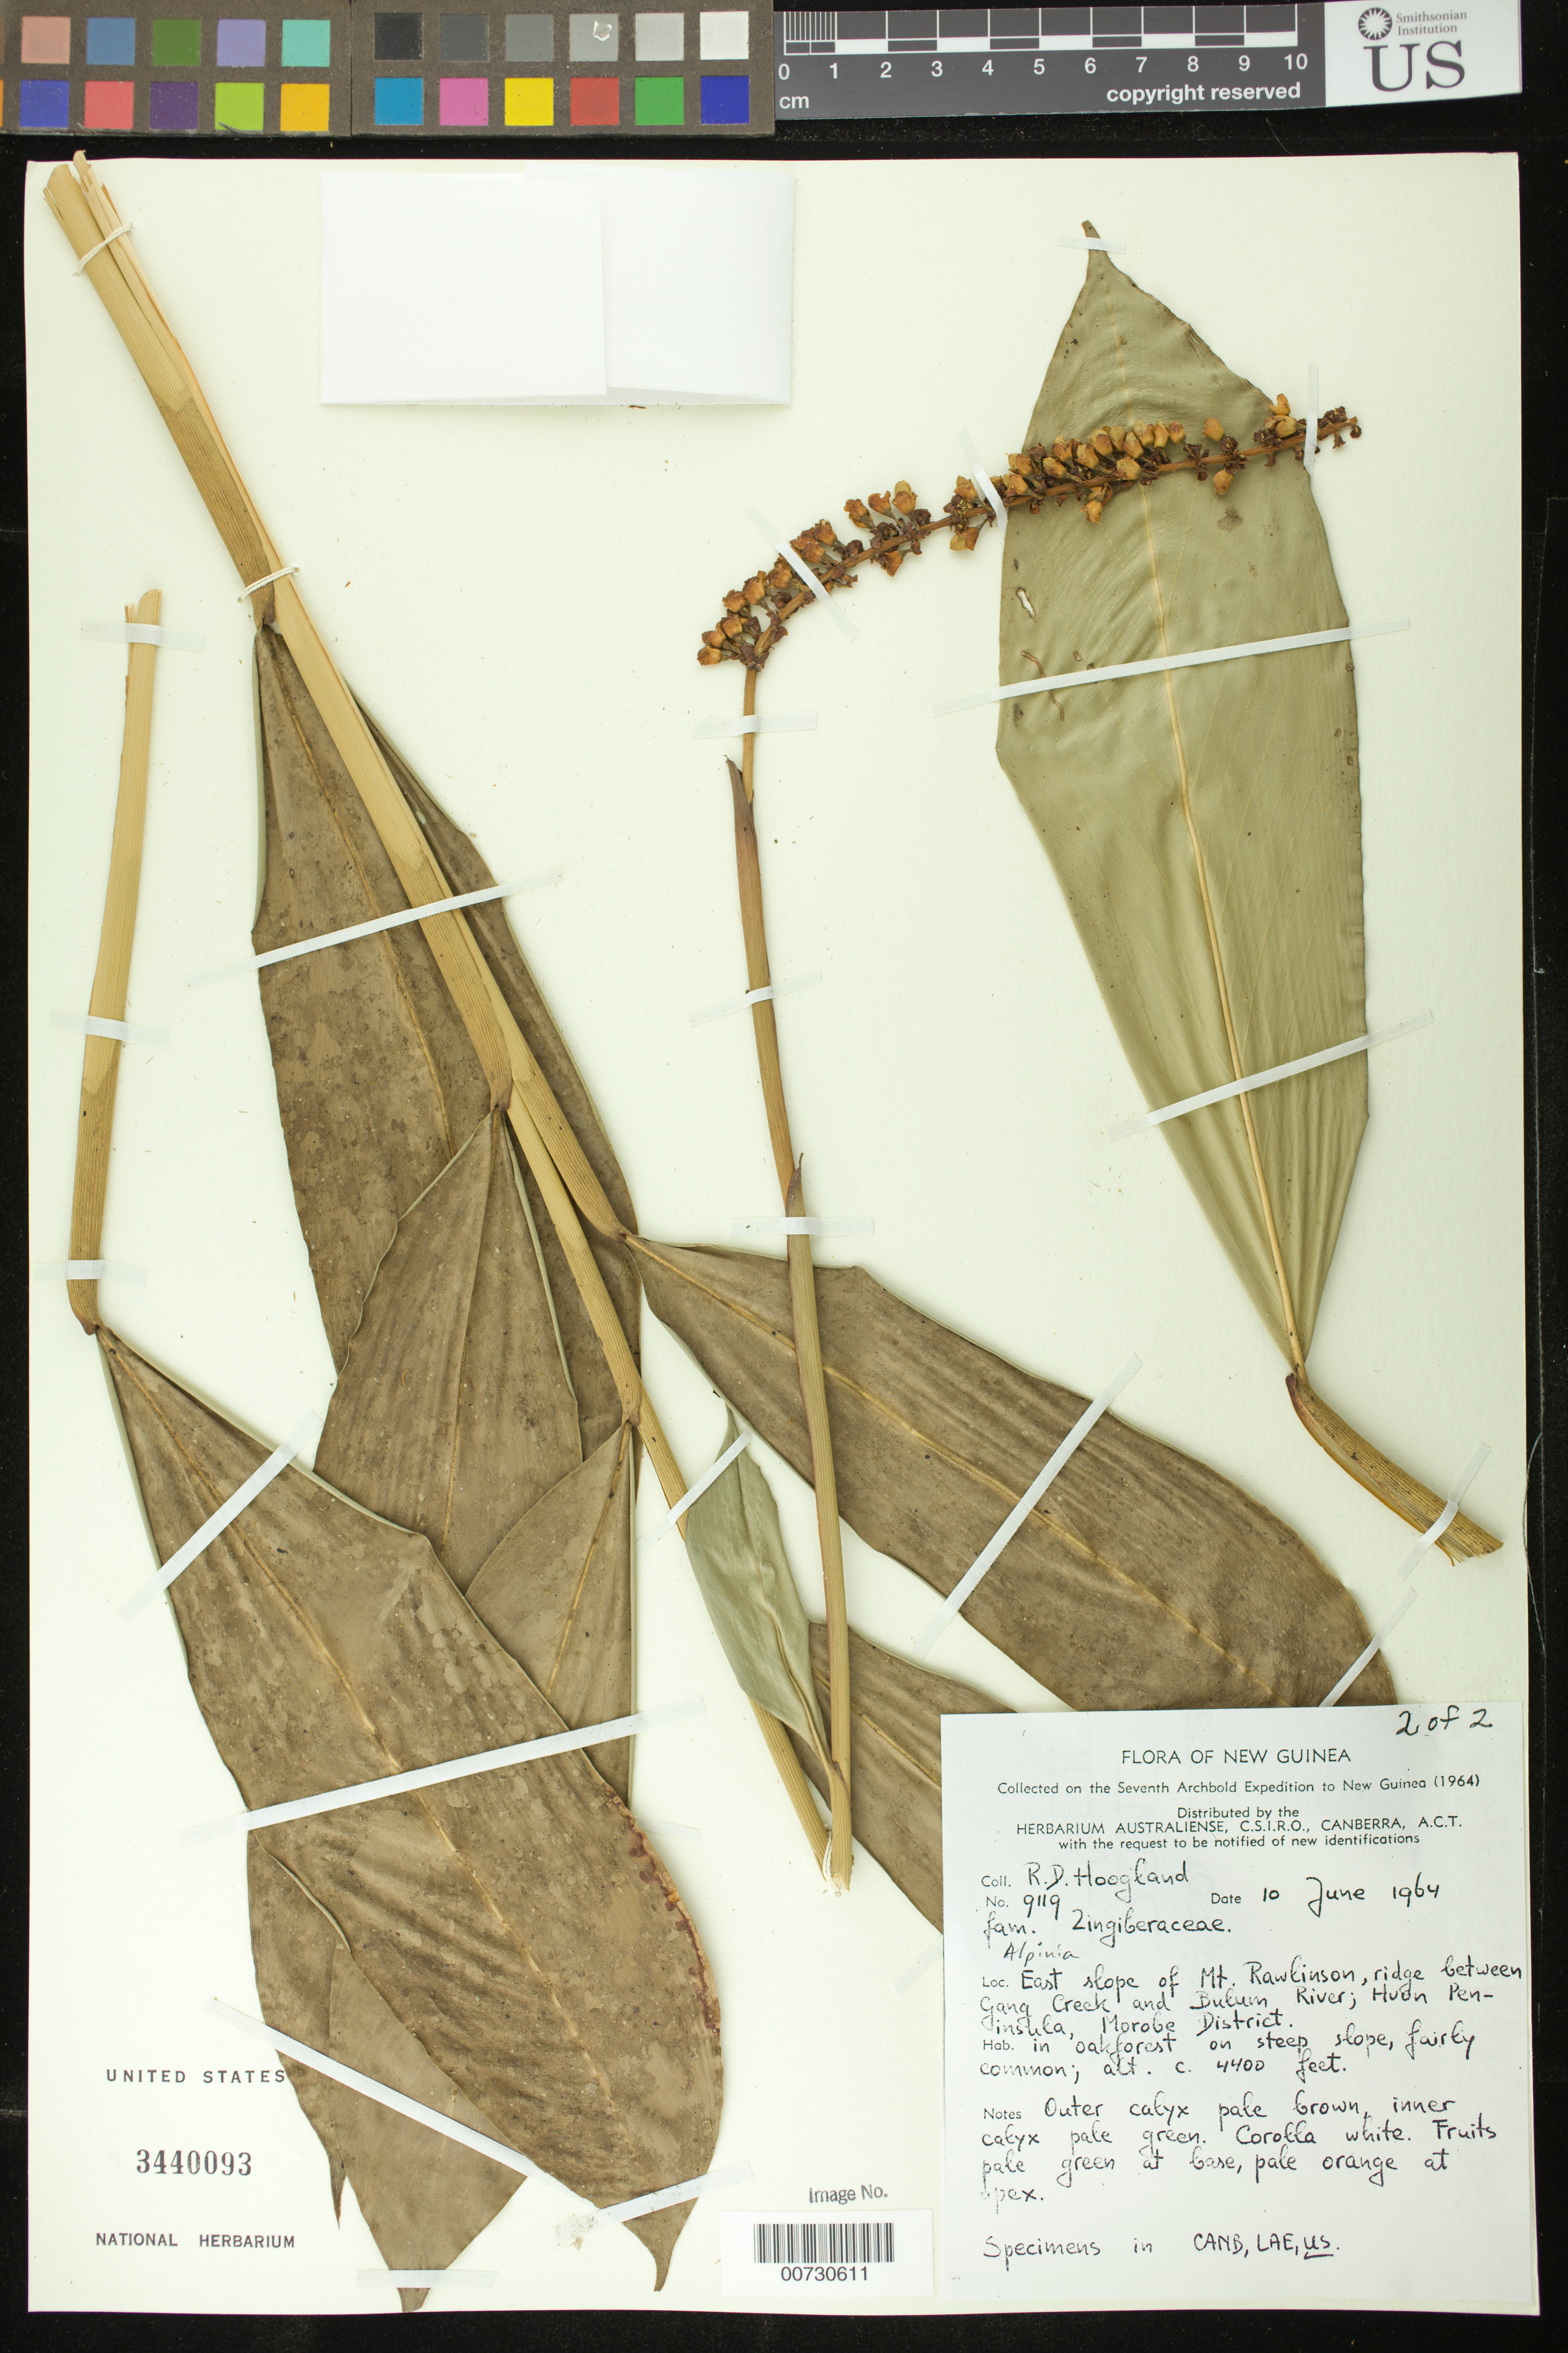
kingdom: Plantae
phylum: Tracheophyta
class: Liliopsida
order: Zingiberales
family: Zingiberaceae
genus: Alpinia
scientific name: Alpinia sp.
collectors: R. D. Hoogland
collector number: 9119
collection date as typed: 10 Jun 1964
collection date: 1964-06-10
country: Papua New Guinea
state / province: Morobe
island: New Guinea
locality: E slope of Mt. Rawlinson, ridge between Gang Creek and Bulum River, Huon Peninsula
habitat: Oakforest on steep slope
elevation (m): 1311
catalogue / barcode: US 3440093